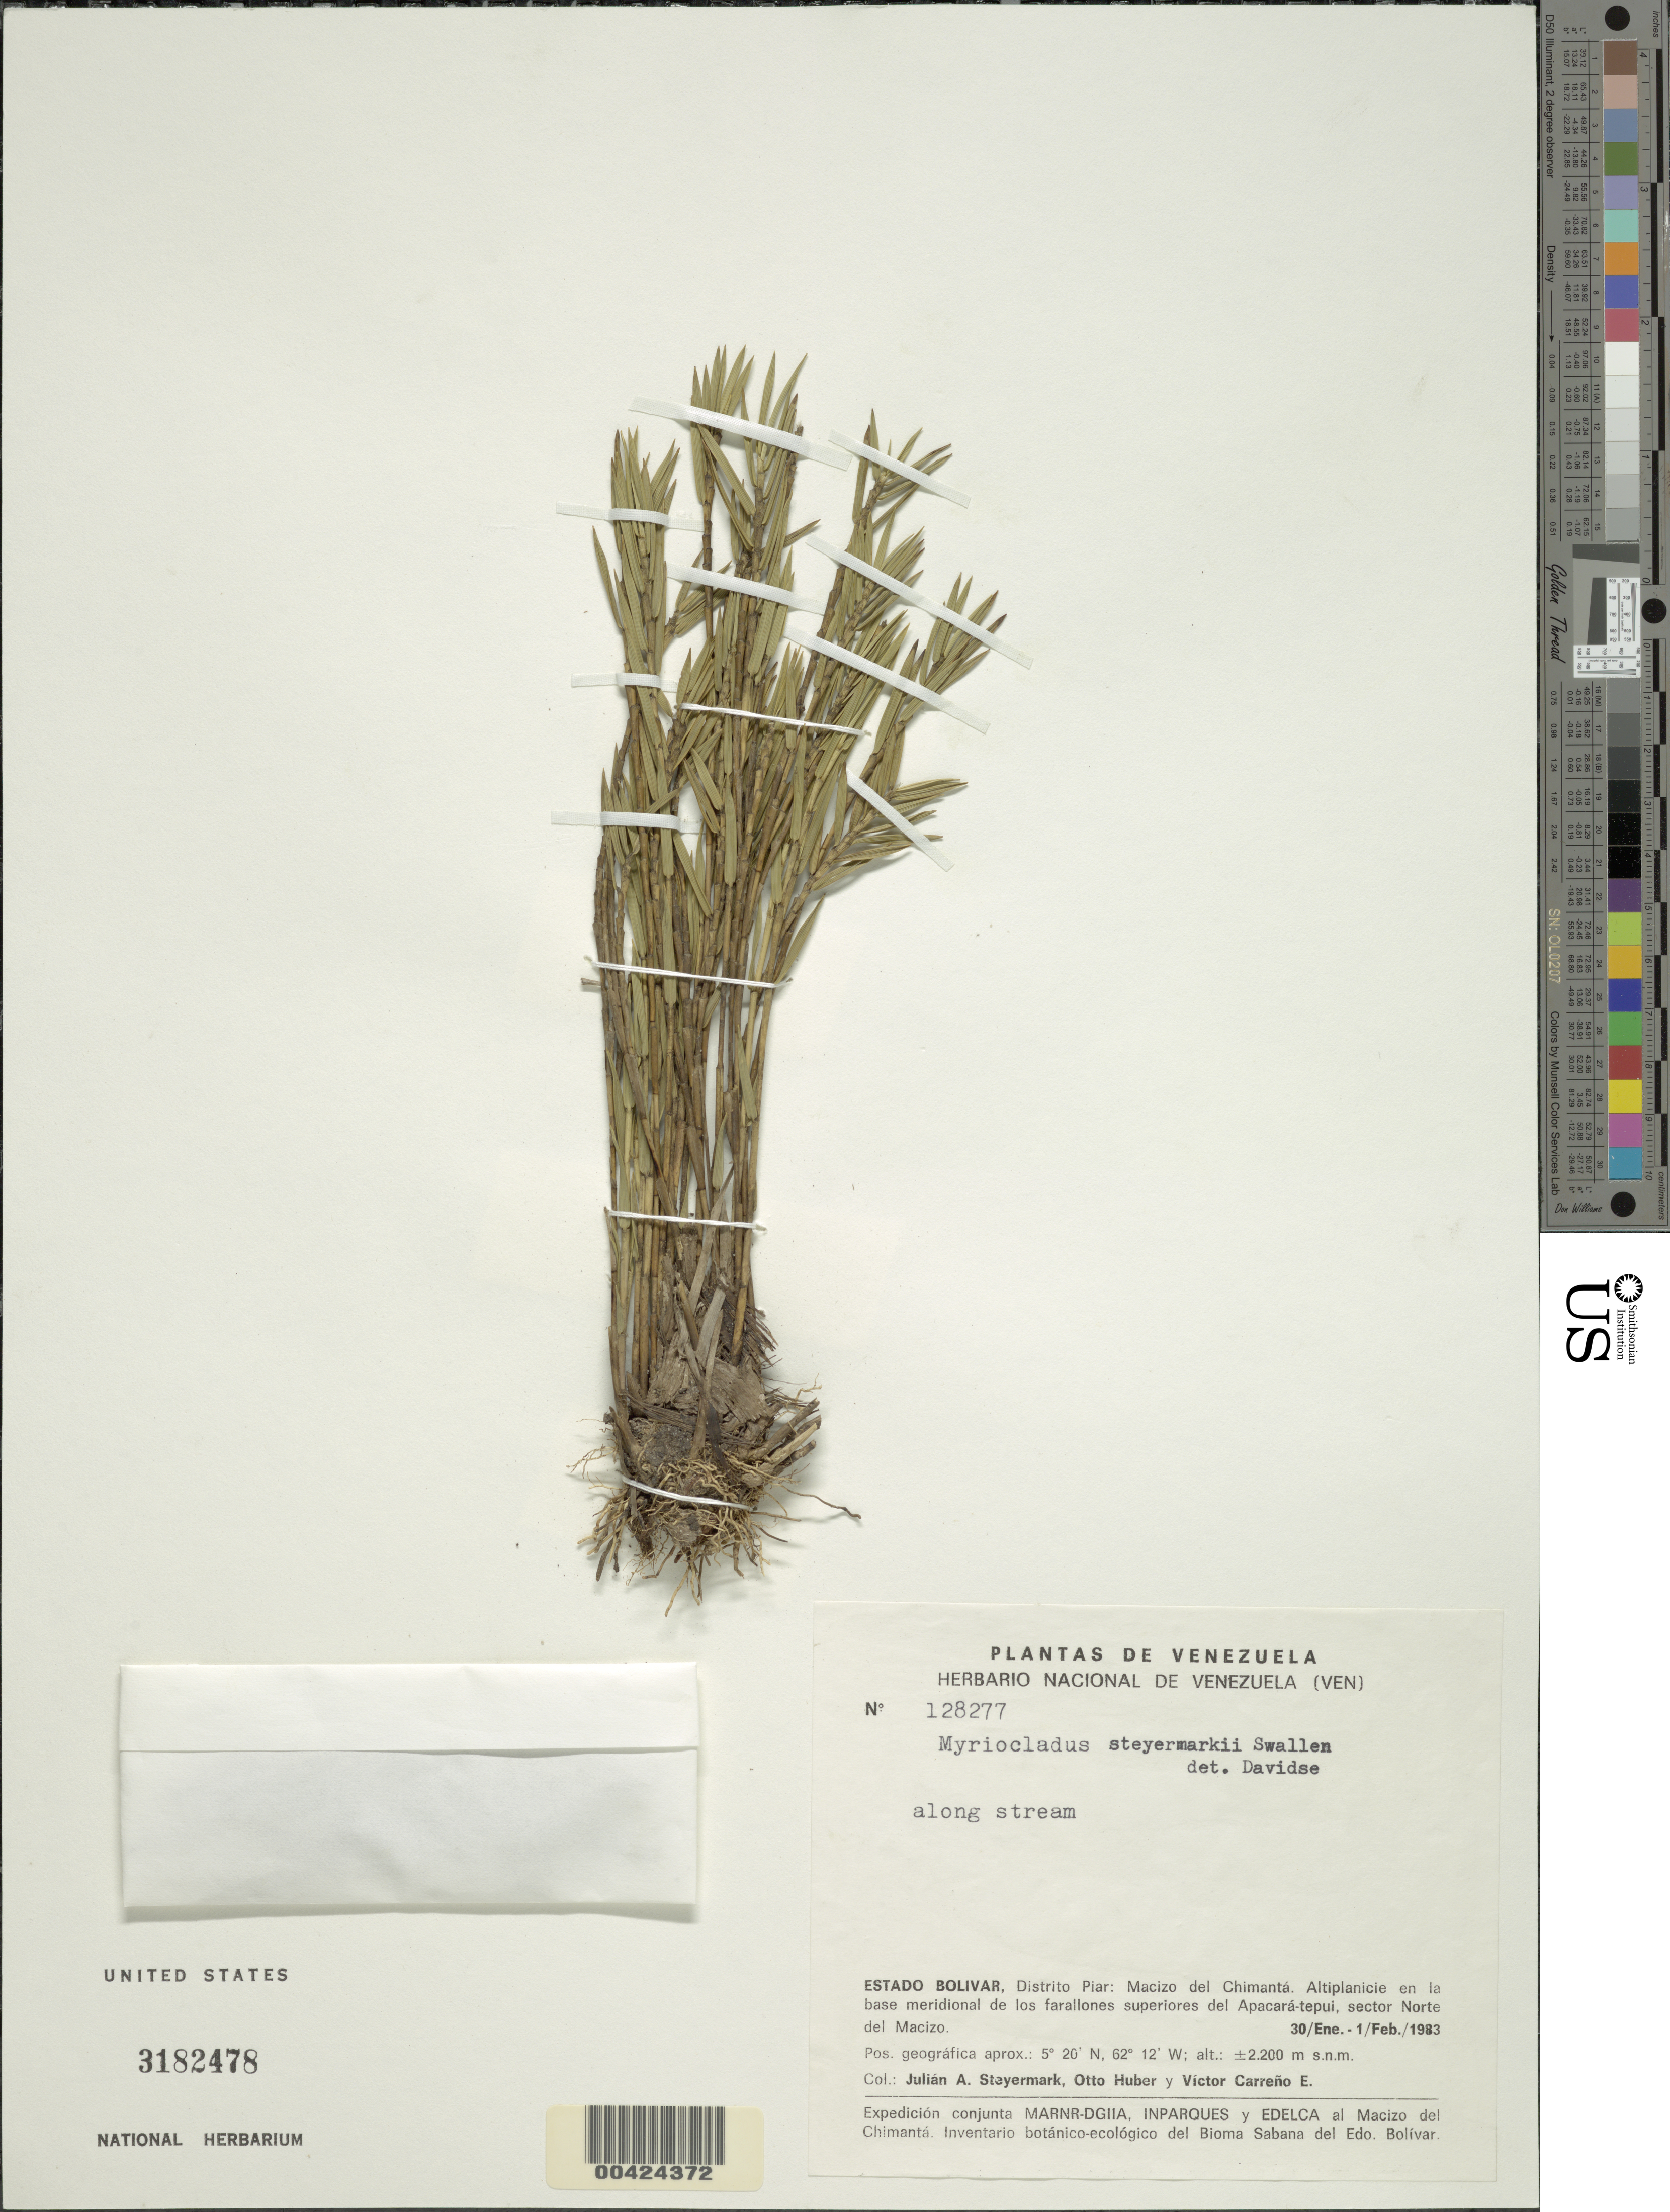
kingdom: Plantae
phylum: Tracheophyta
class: Liliopsida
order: Poales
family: Poaceae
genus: Myriocladus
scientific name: Myriocladus steyermarkii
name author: Swallen in Maguire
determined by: Davidse, Gerrit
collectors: J. Steyermark, O. Huber & V. Carreño E.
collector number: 128277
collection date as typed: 30 Jan 1983 to 01 Feb 1983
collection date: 1983-01-30/1983-02-01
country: Venezuela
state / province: Bolivar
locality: Macizo del chimanta, apacara-tepui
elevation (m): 2200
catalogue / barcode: US 3182478